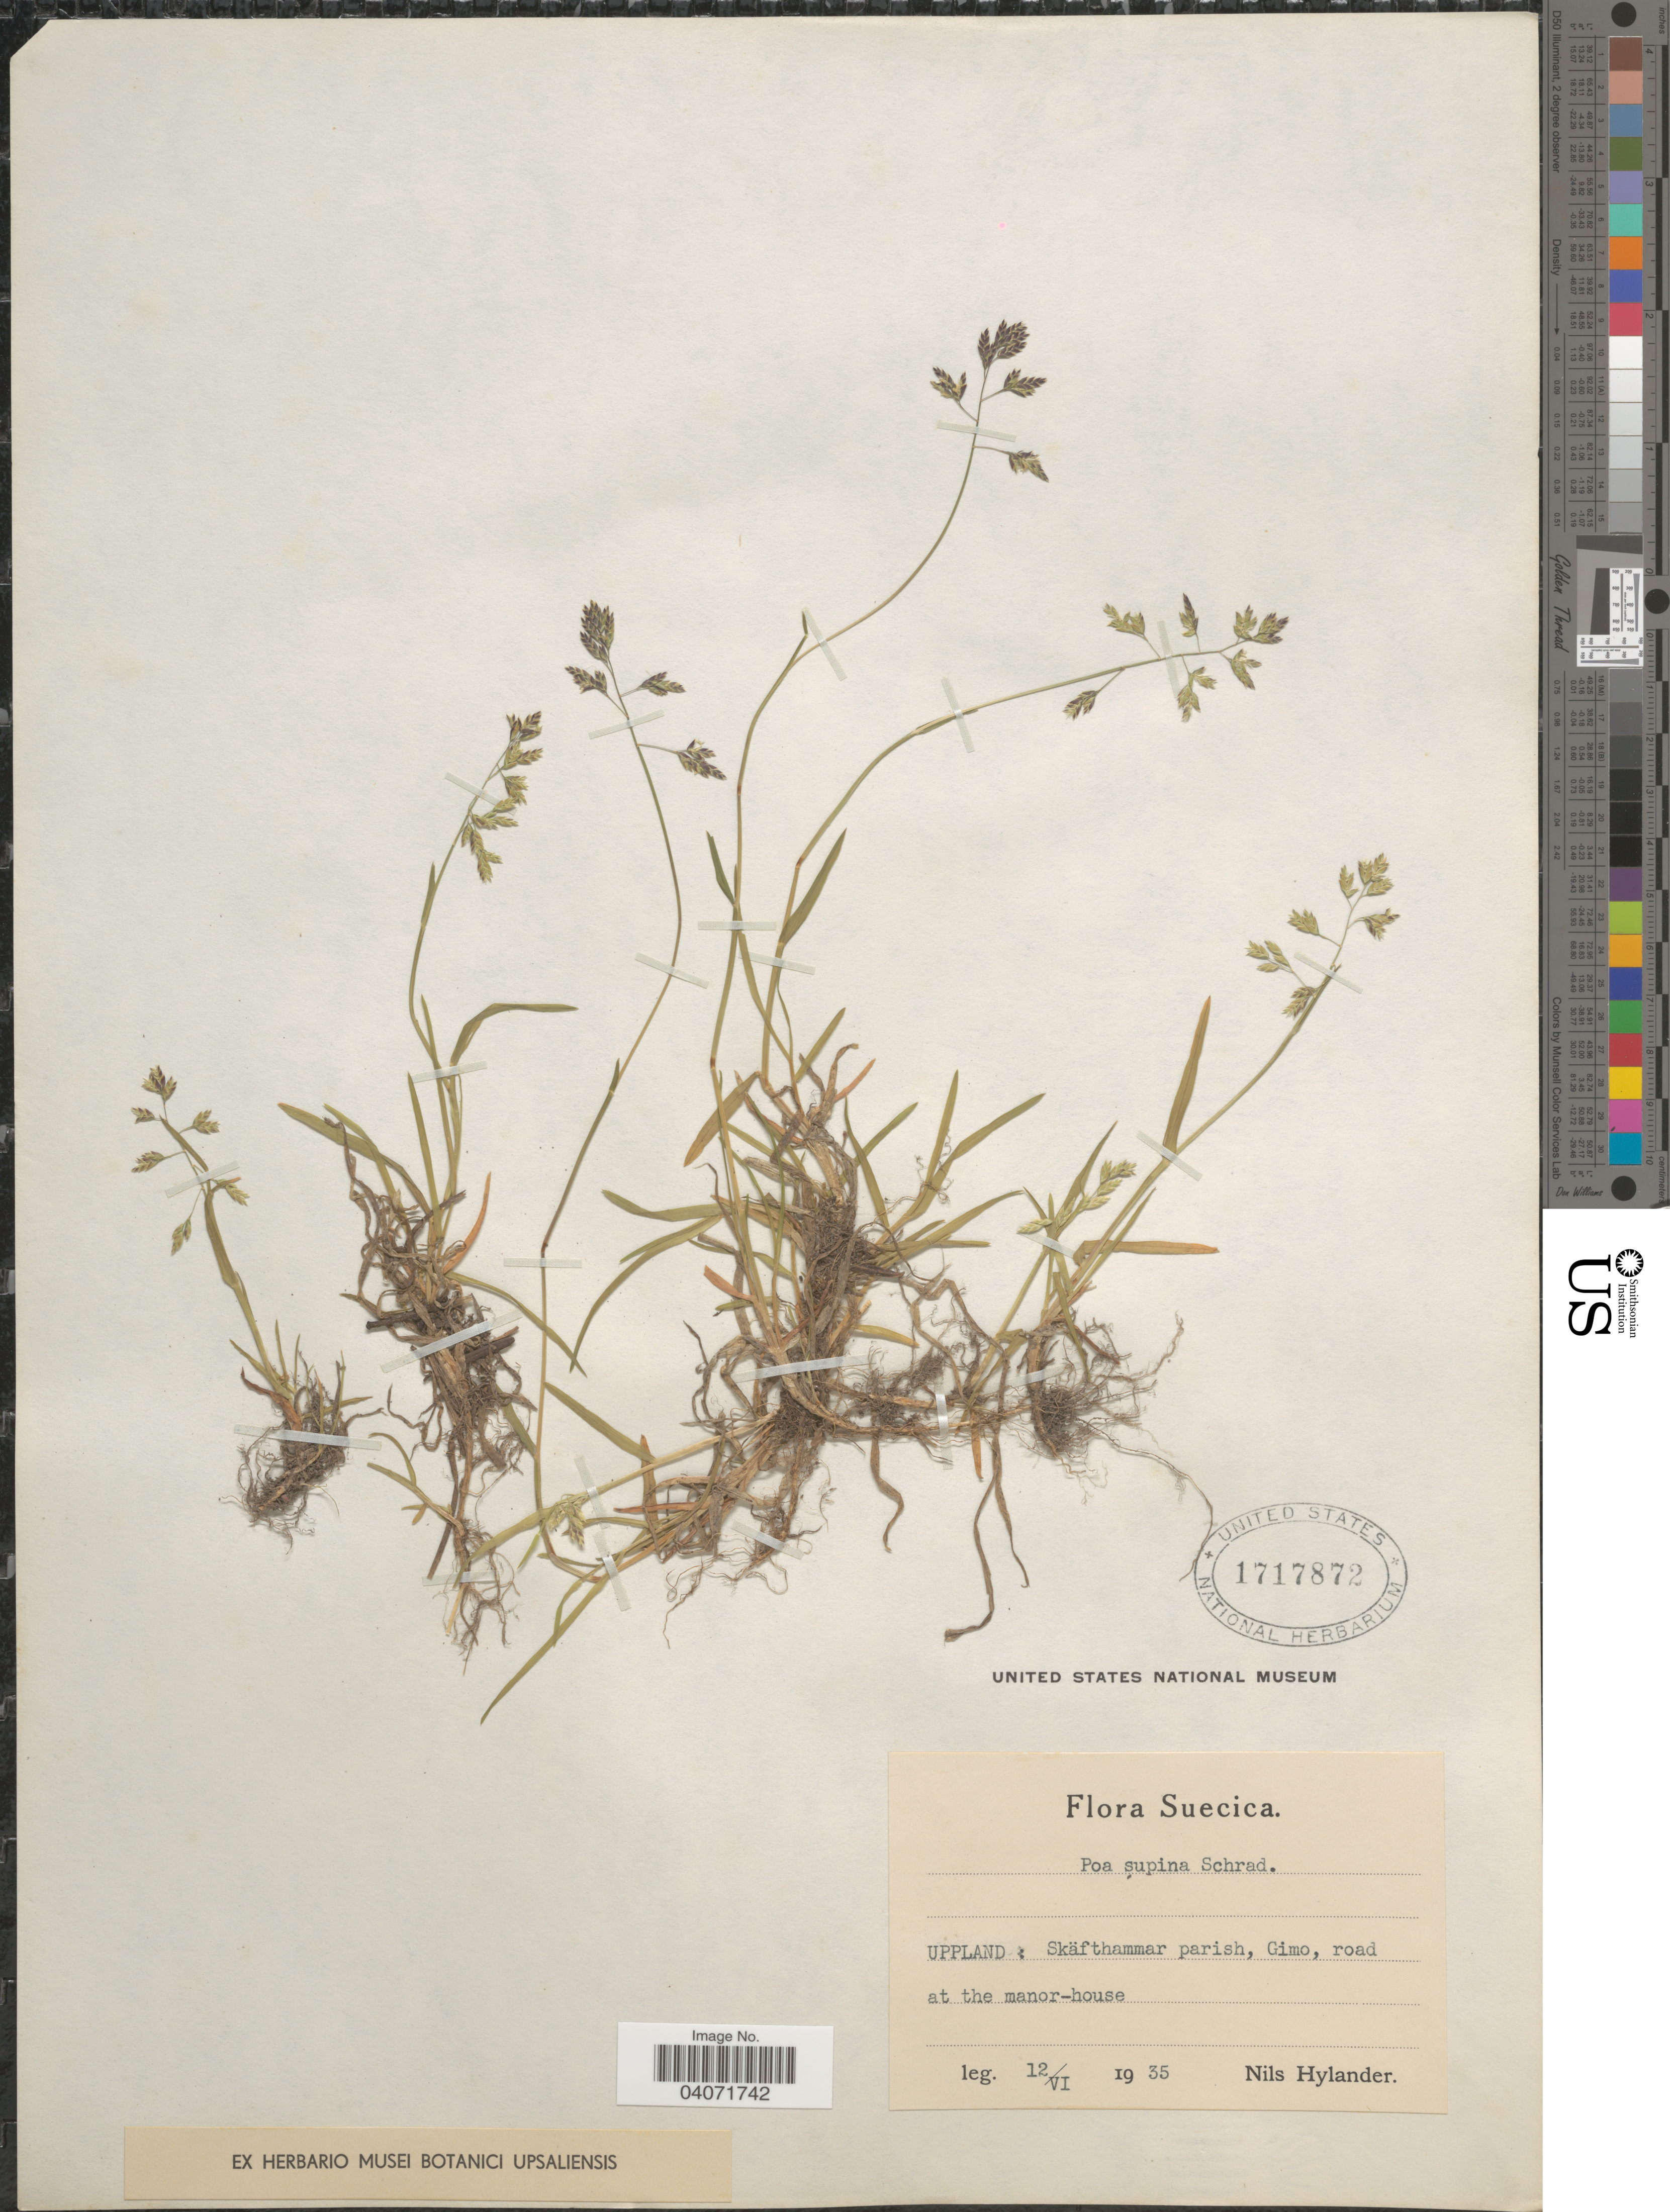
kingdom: Plantae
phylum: Tracheophyta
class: Liliopsida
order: Poales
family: Poaceae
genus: Poa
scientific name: Poa supina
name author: Schrad.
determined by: Soreng, Robert J., Research Associate (BOT), Smithsonian Institution - National Museum of Natural History (UNITED STATES)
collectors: N. Hylander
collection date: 1935-06-12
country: Sweden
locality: Suecica. Uppland: Skäfthammar parish, Gimo, road at the manor-house.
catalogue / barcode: US 1717872